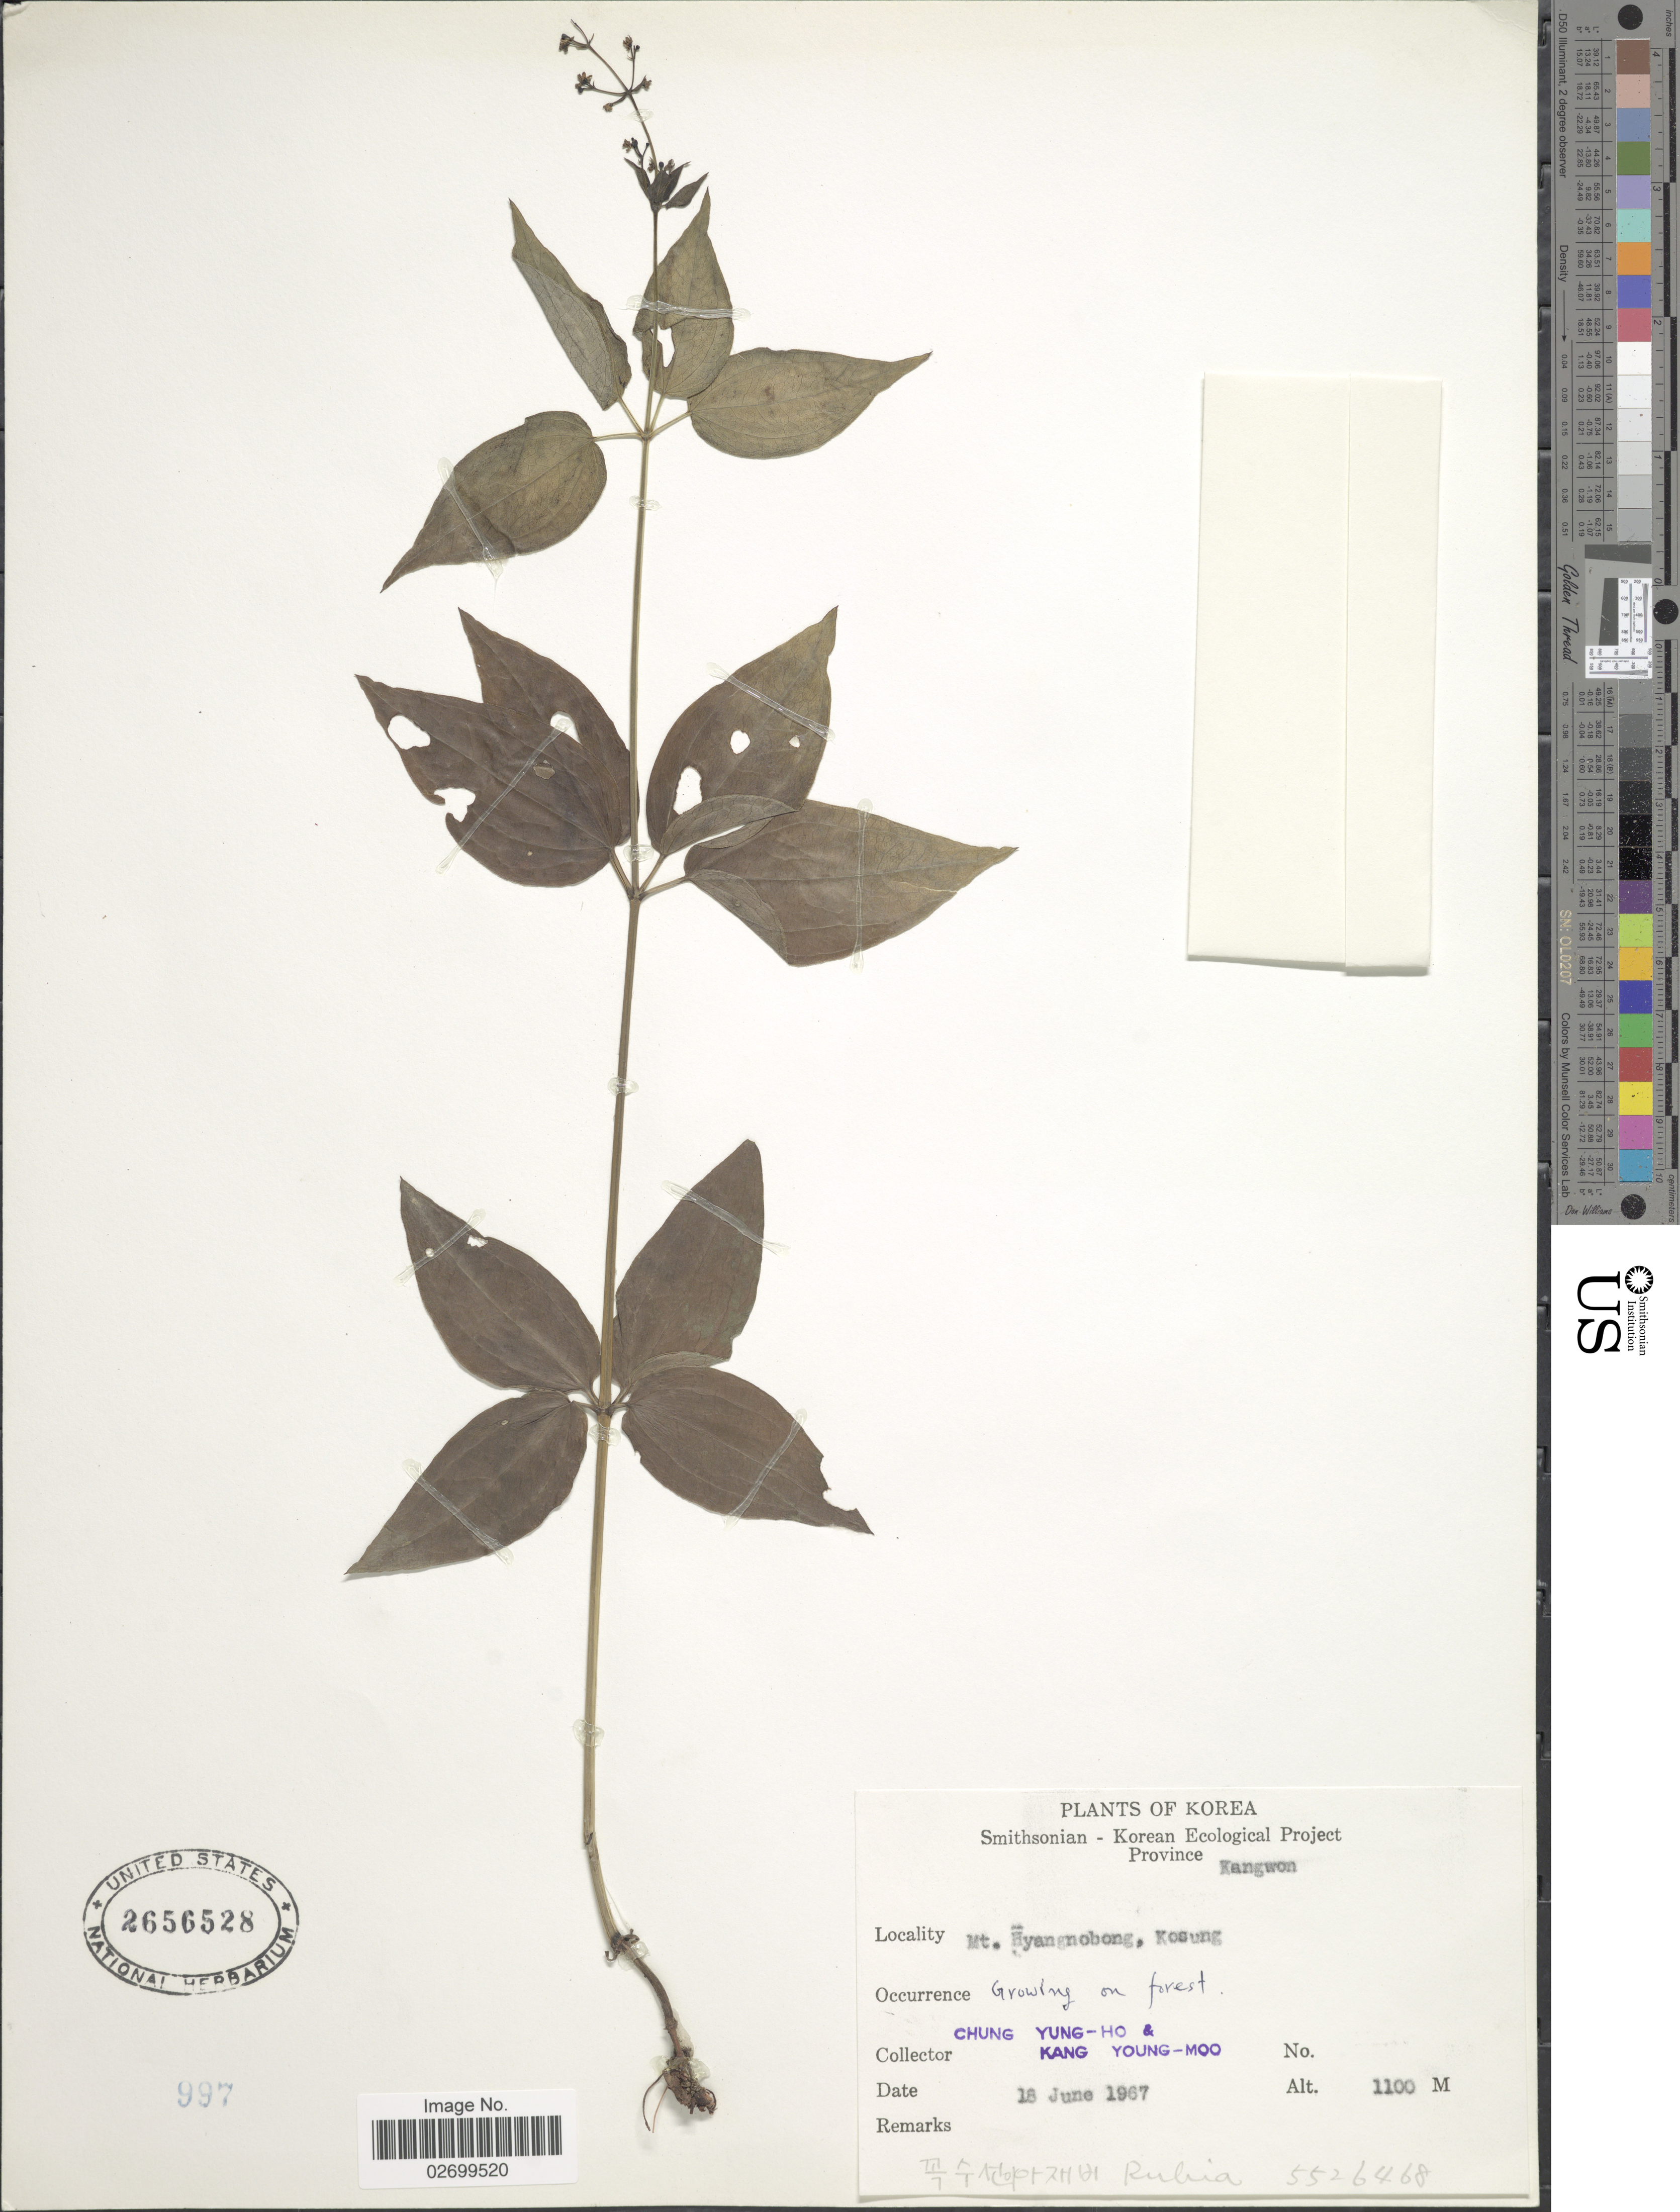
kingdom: Plantae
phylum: Tracheophyta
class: Magnoliopsida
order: Gentianales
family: Rubiaceae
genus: Rubia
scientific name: Rubia sp.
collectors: C. Yung-Ho & K. Young-Moo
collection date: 1967-06-18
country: North Korea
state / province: Kangwon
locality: Mt. Hyangnobong, Kosung.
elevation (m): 1100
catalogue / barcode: US 2656528